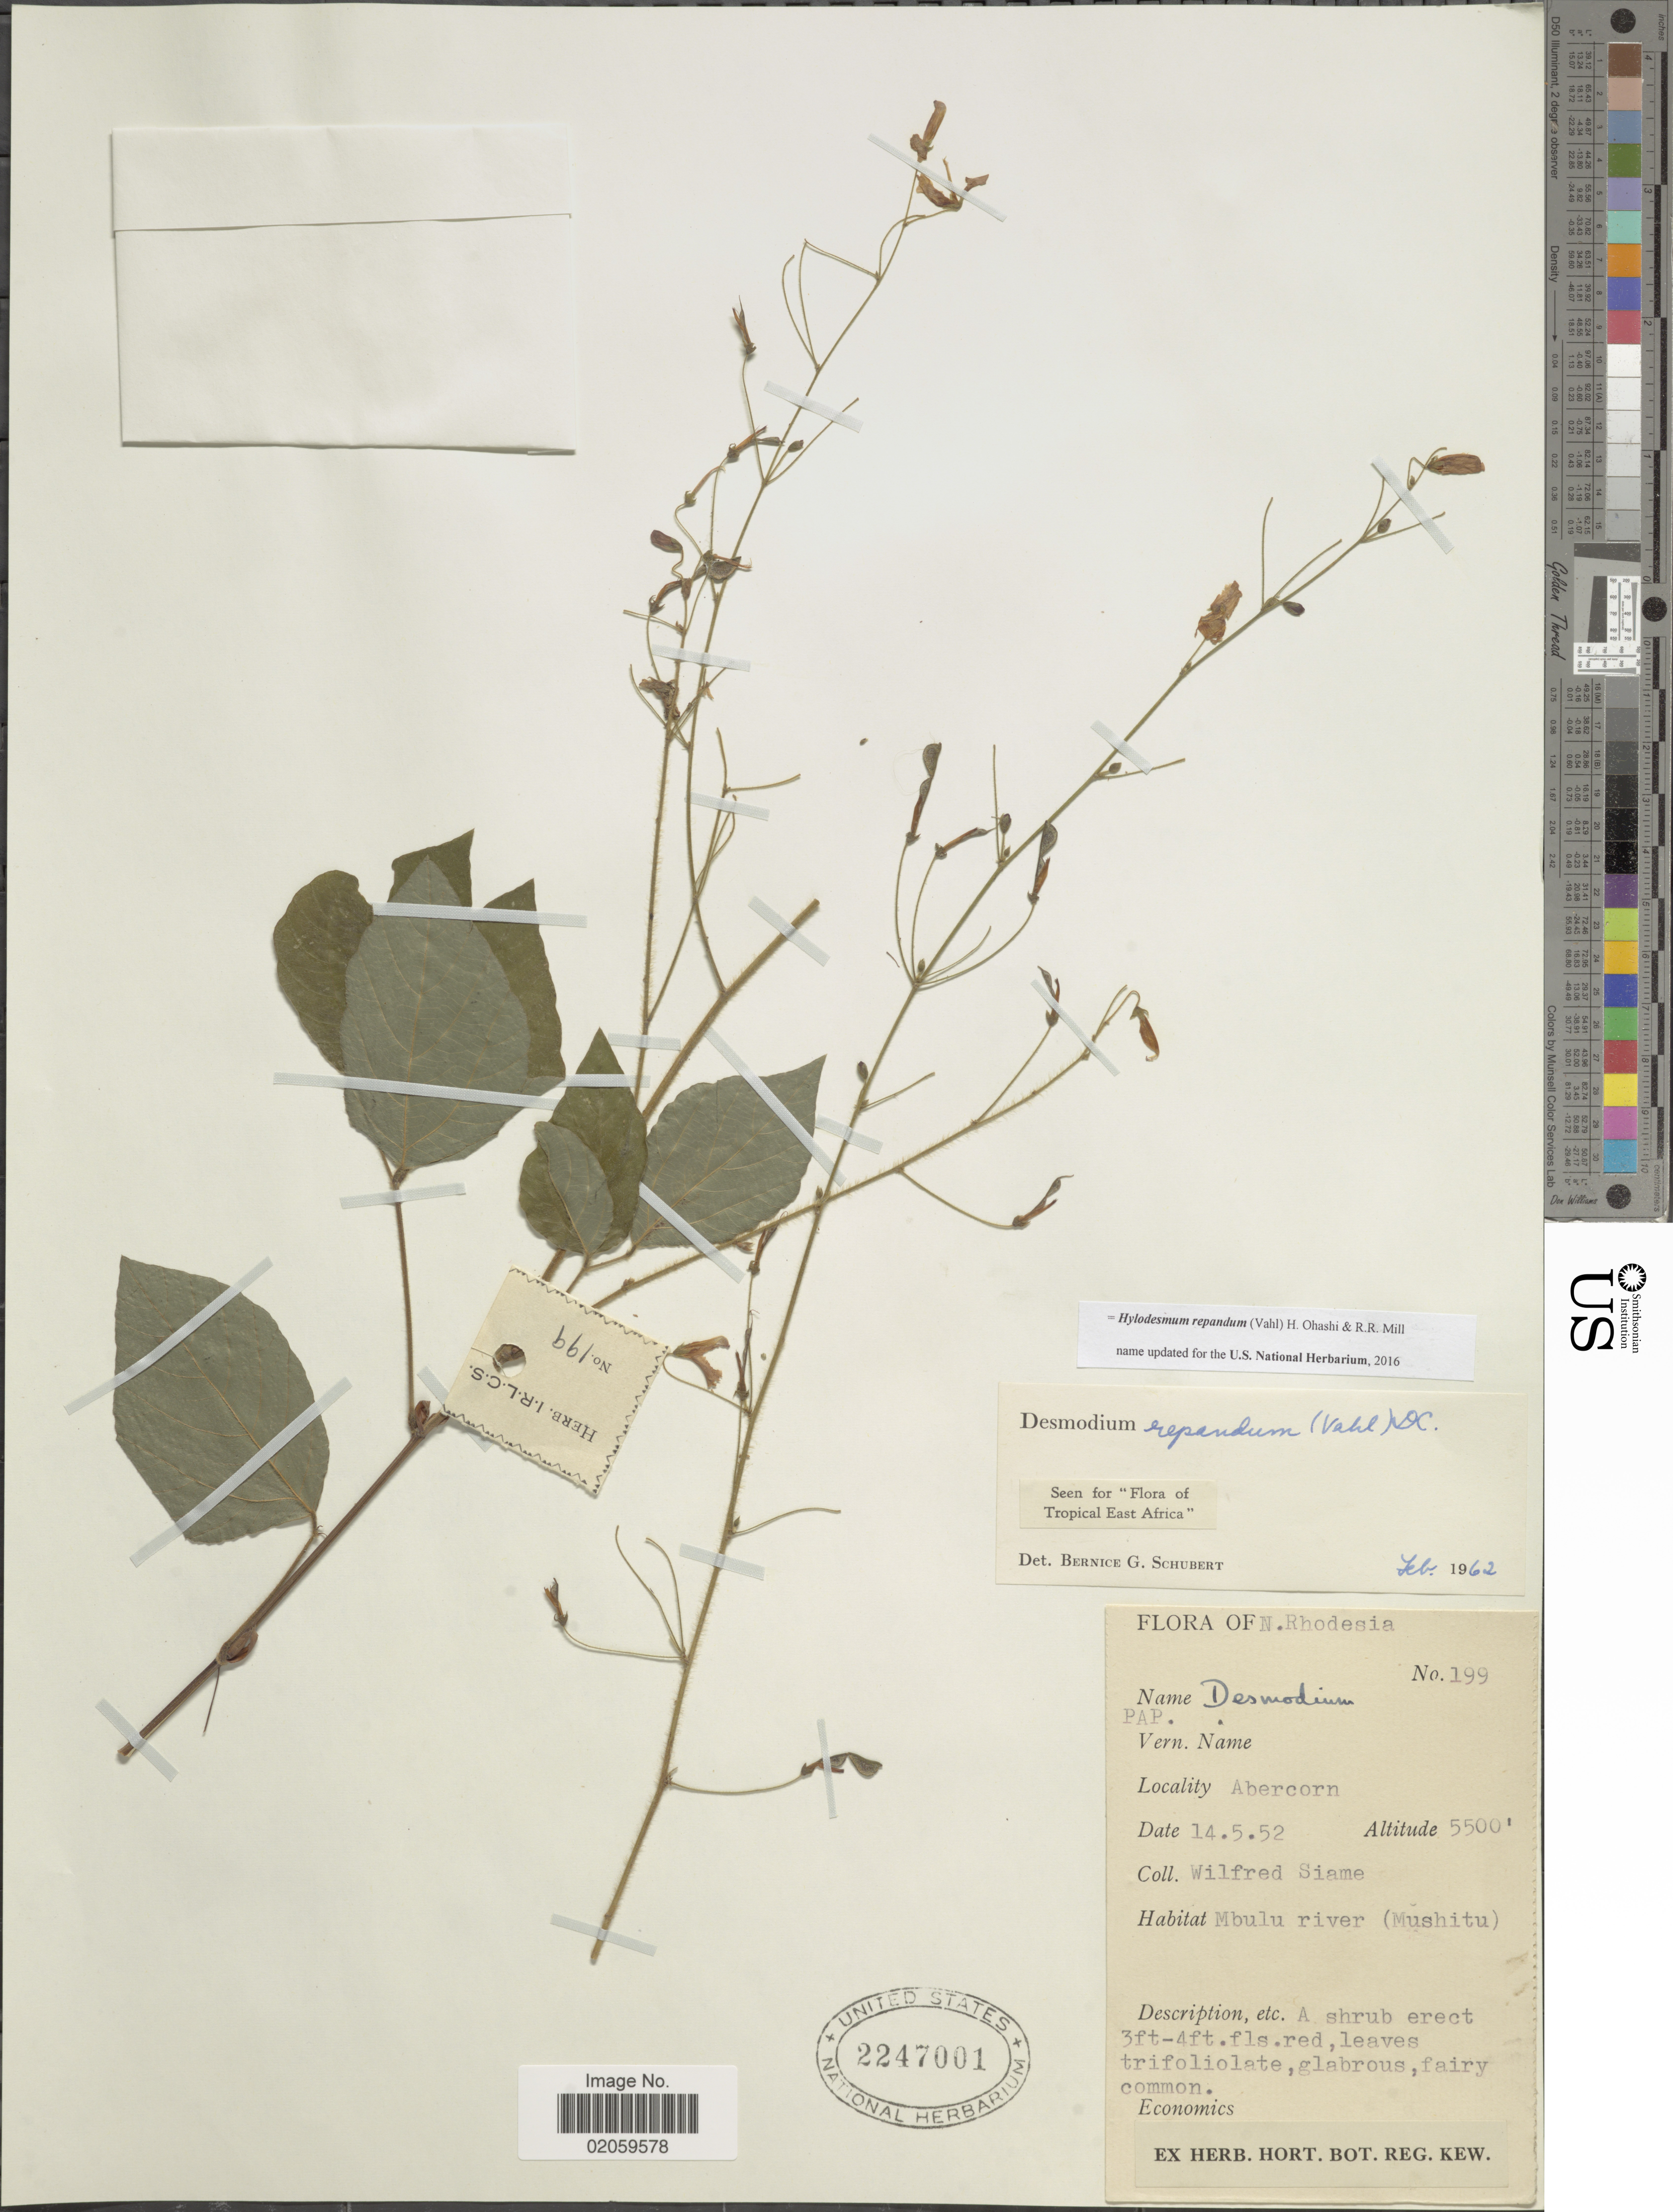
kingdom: Plantae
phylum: Tracheophyta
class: Magnoliopsida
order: Fabales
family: Fabaceae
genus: Hylodesmum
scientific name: Hylodesmum repandum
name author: (Vahl) H. Ohashi & R.R. Mill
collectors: W. Siame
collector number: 199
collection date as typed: Transcribed d/m/y: 14/5/52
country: Zambia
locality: N. Rhodesia, Abercorn (Mbulu River) Mushitu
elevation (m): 1676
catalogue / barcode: US 2247001